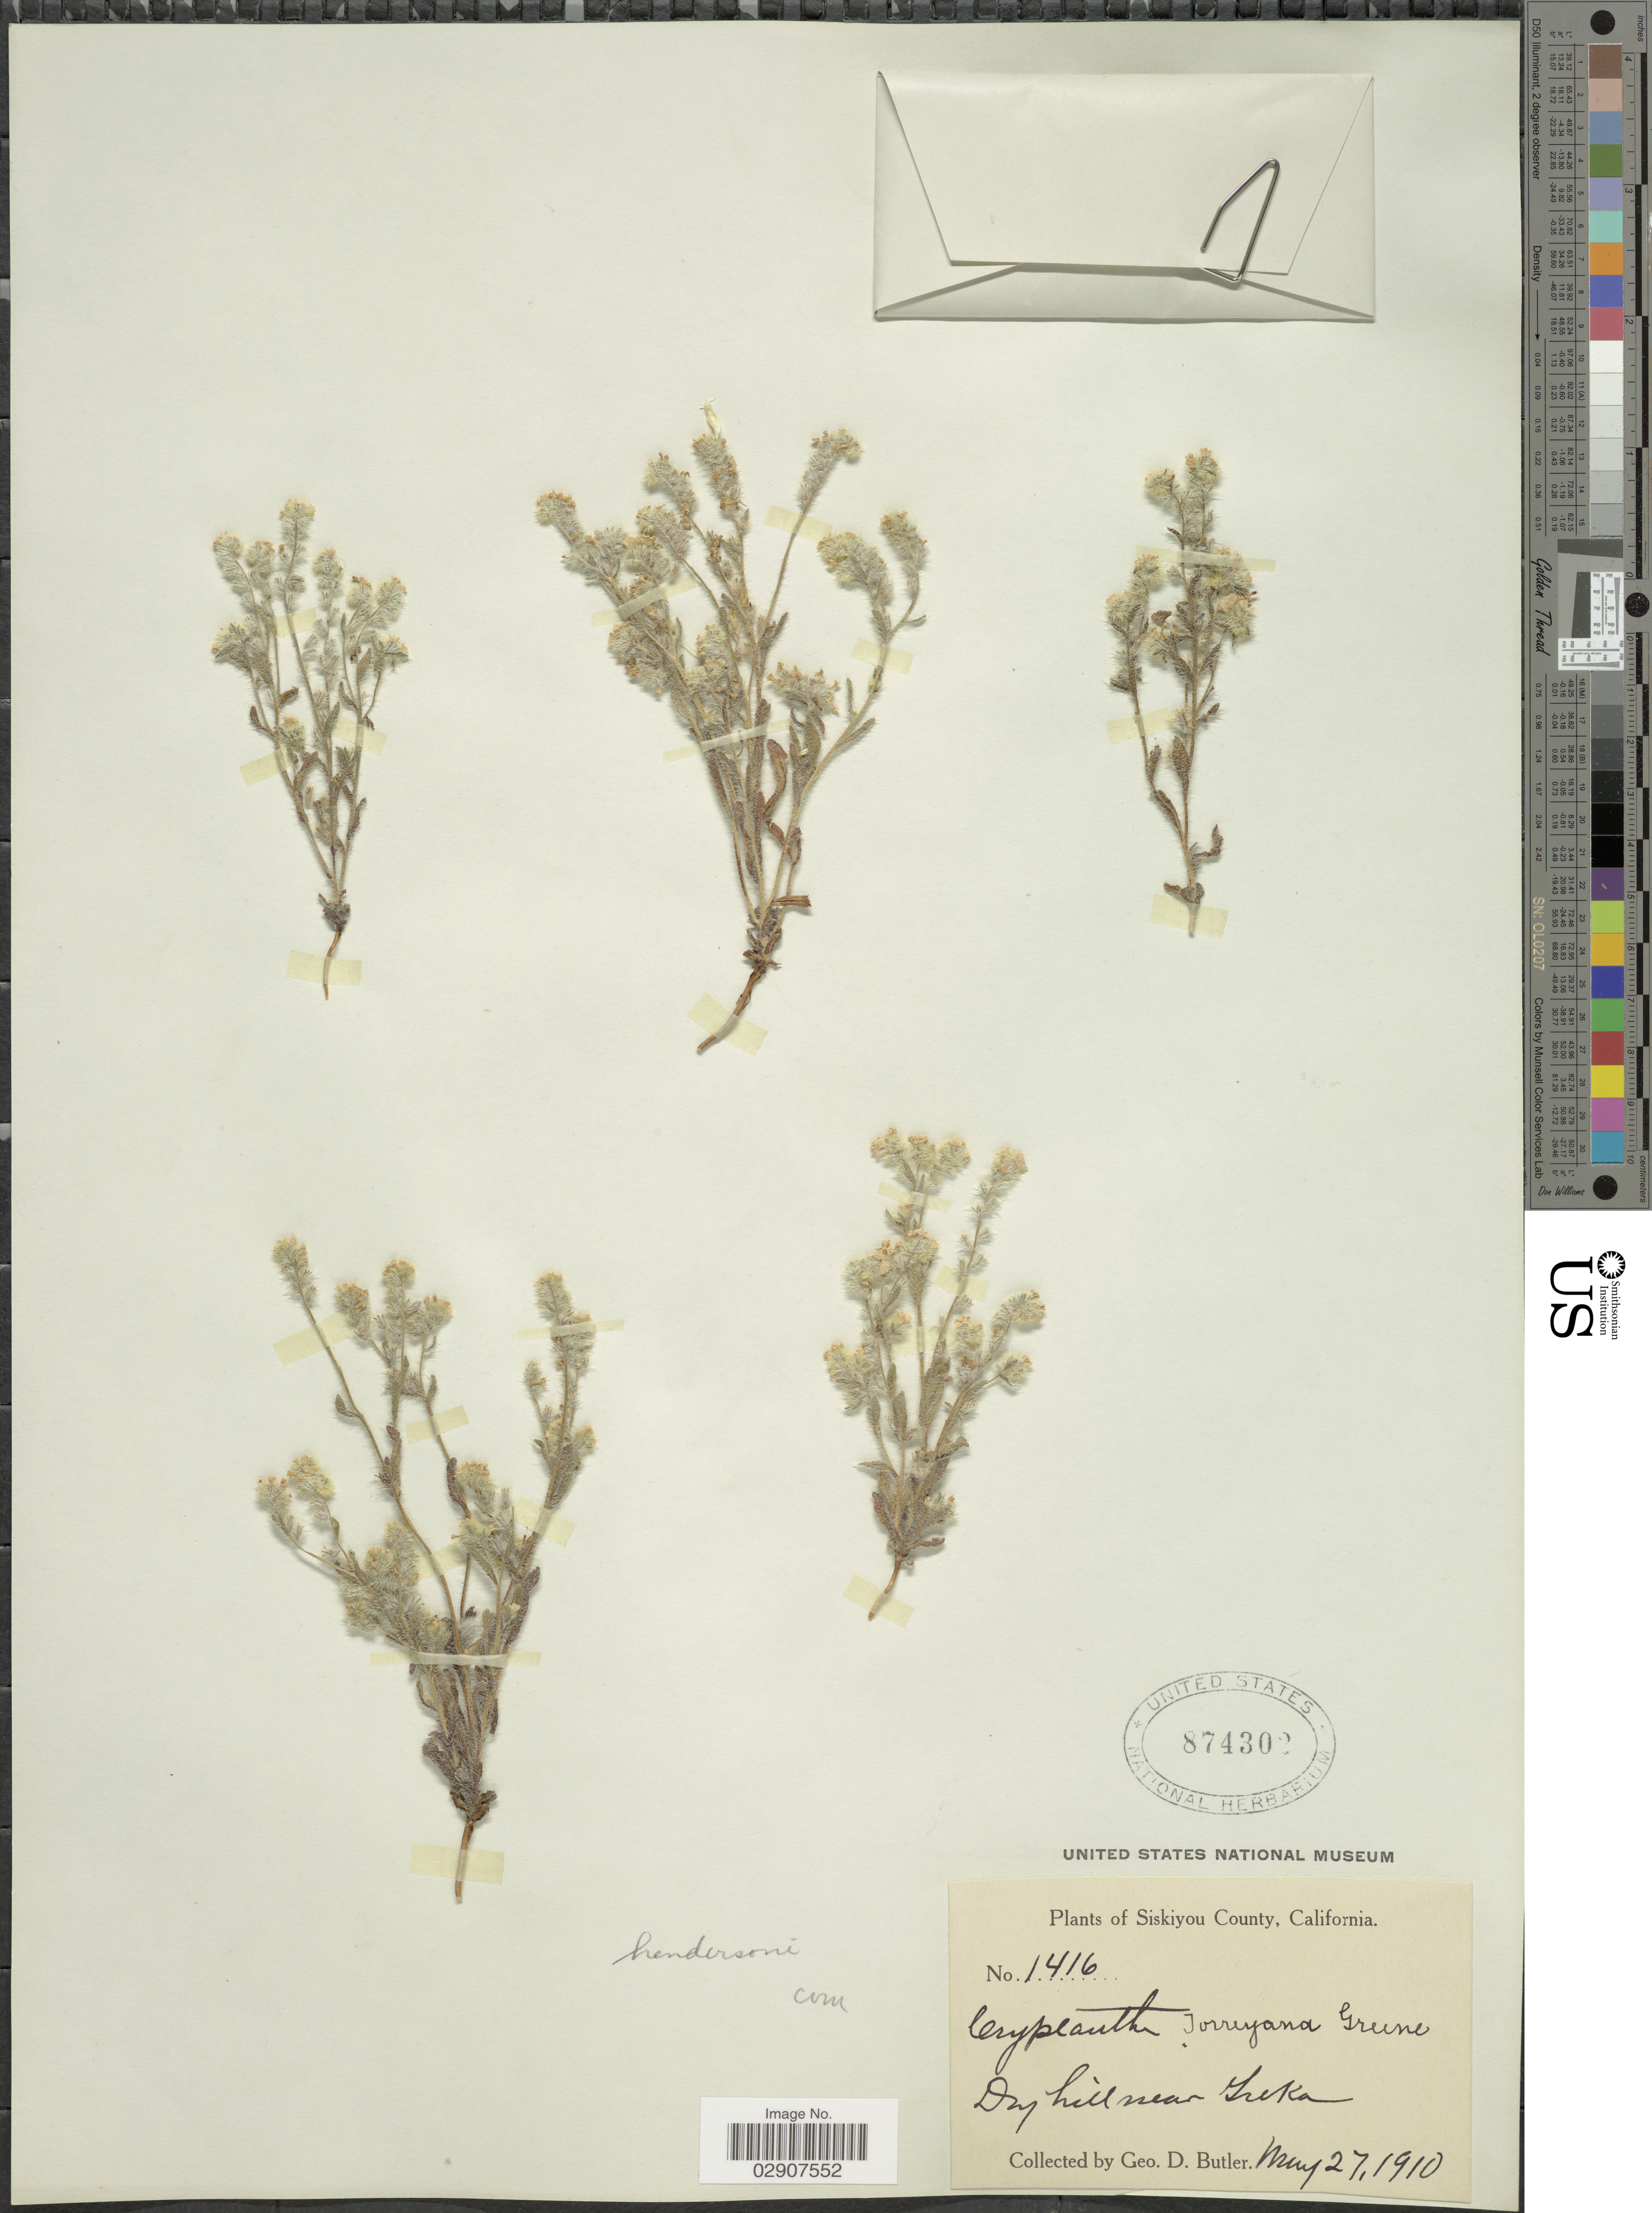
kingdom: Plantae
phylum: Tracheophyta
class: Magnoliopsida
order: Boraginales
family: Boraginaceae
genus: Cryptantha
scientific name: Cryptantha hendersonii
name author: (A. Nelson) A. Nelson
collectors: G. D. Butler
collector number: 1416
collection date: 1910-05-27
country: United States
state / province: California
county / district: Siskiyou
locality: Siskiyou County, Dry hill near Yreka.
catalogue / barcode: US 874302